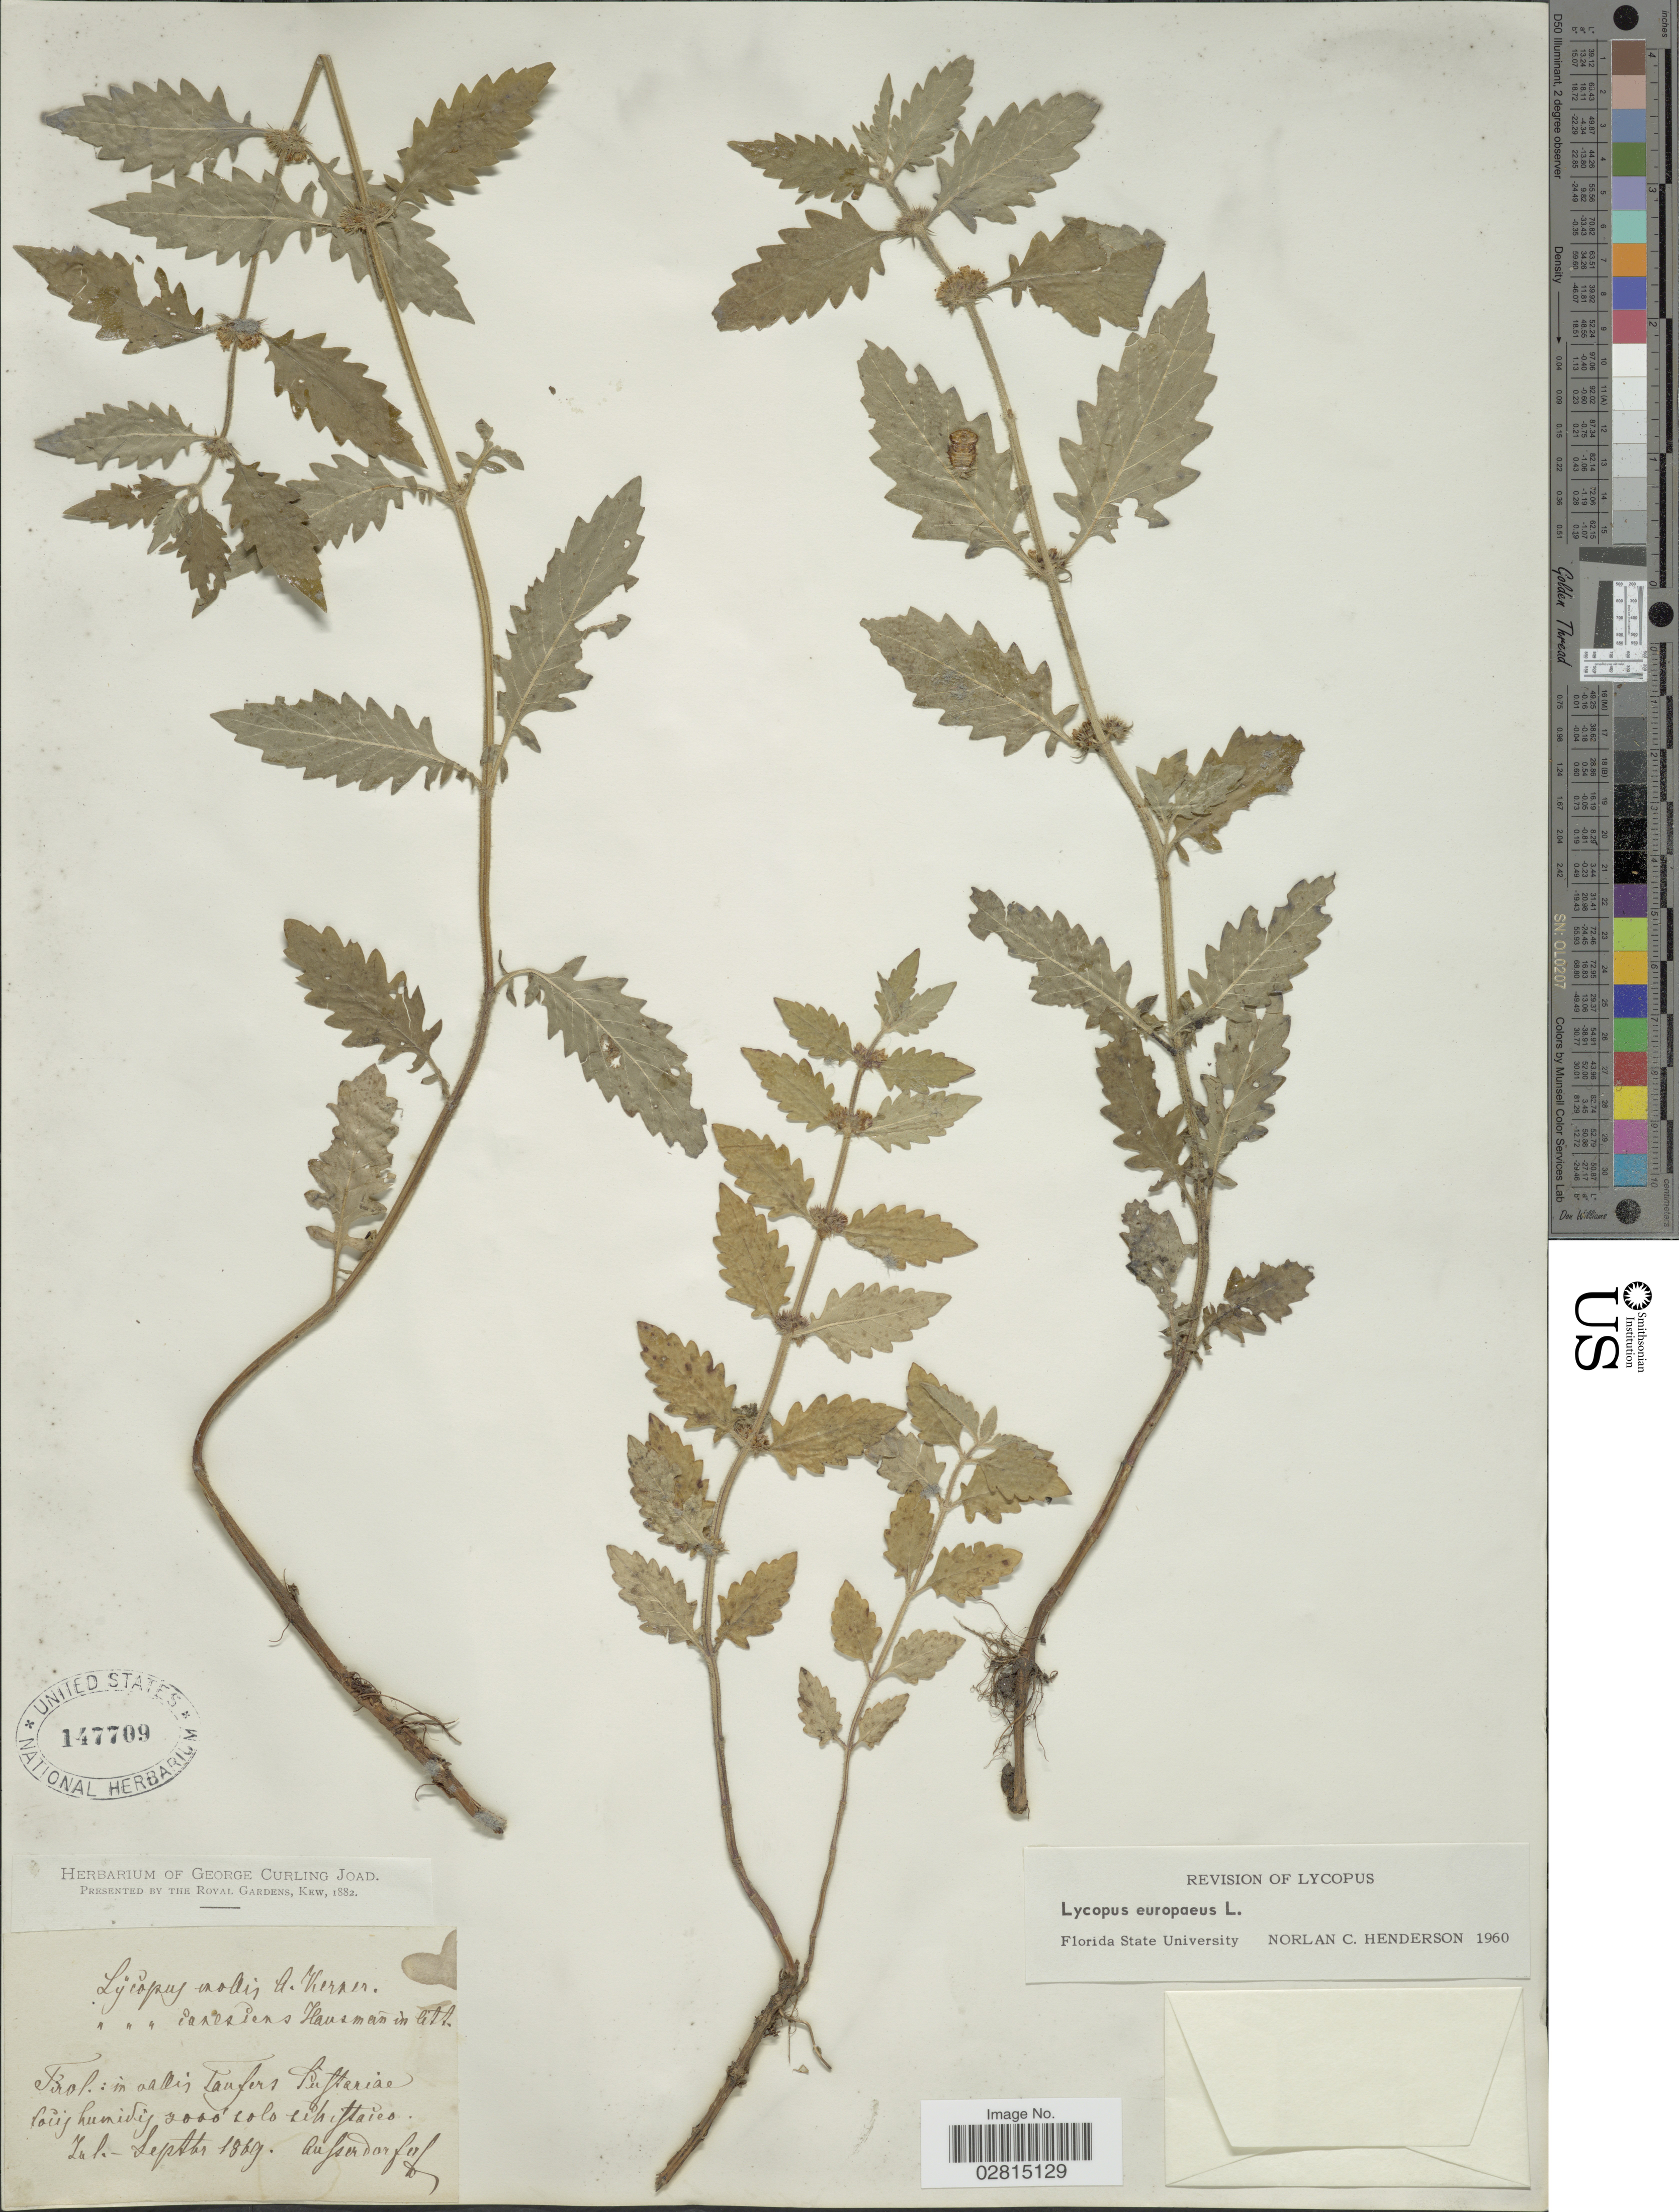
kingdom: Plantae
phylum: Tracheophyta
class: Magnoliopsida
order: Lamiales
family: Lamiaceae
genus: Lycopus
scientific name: Lycopus europaeus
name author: L.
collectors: Aufsersdorfer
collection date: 1869-07/1869-09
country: Austria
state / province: Tirol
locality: Taufers Puftariae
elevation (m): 610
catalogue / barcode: US 147709